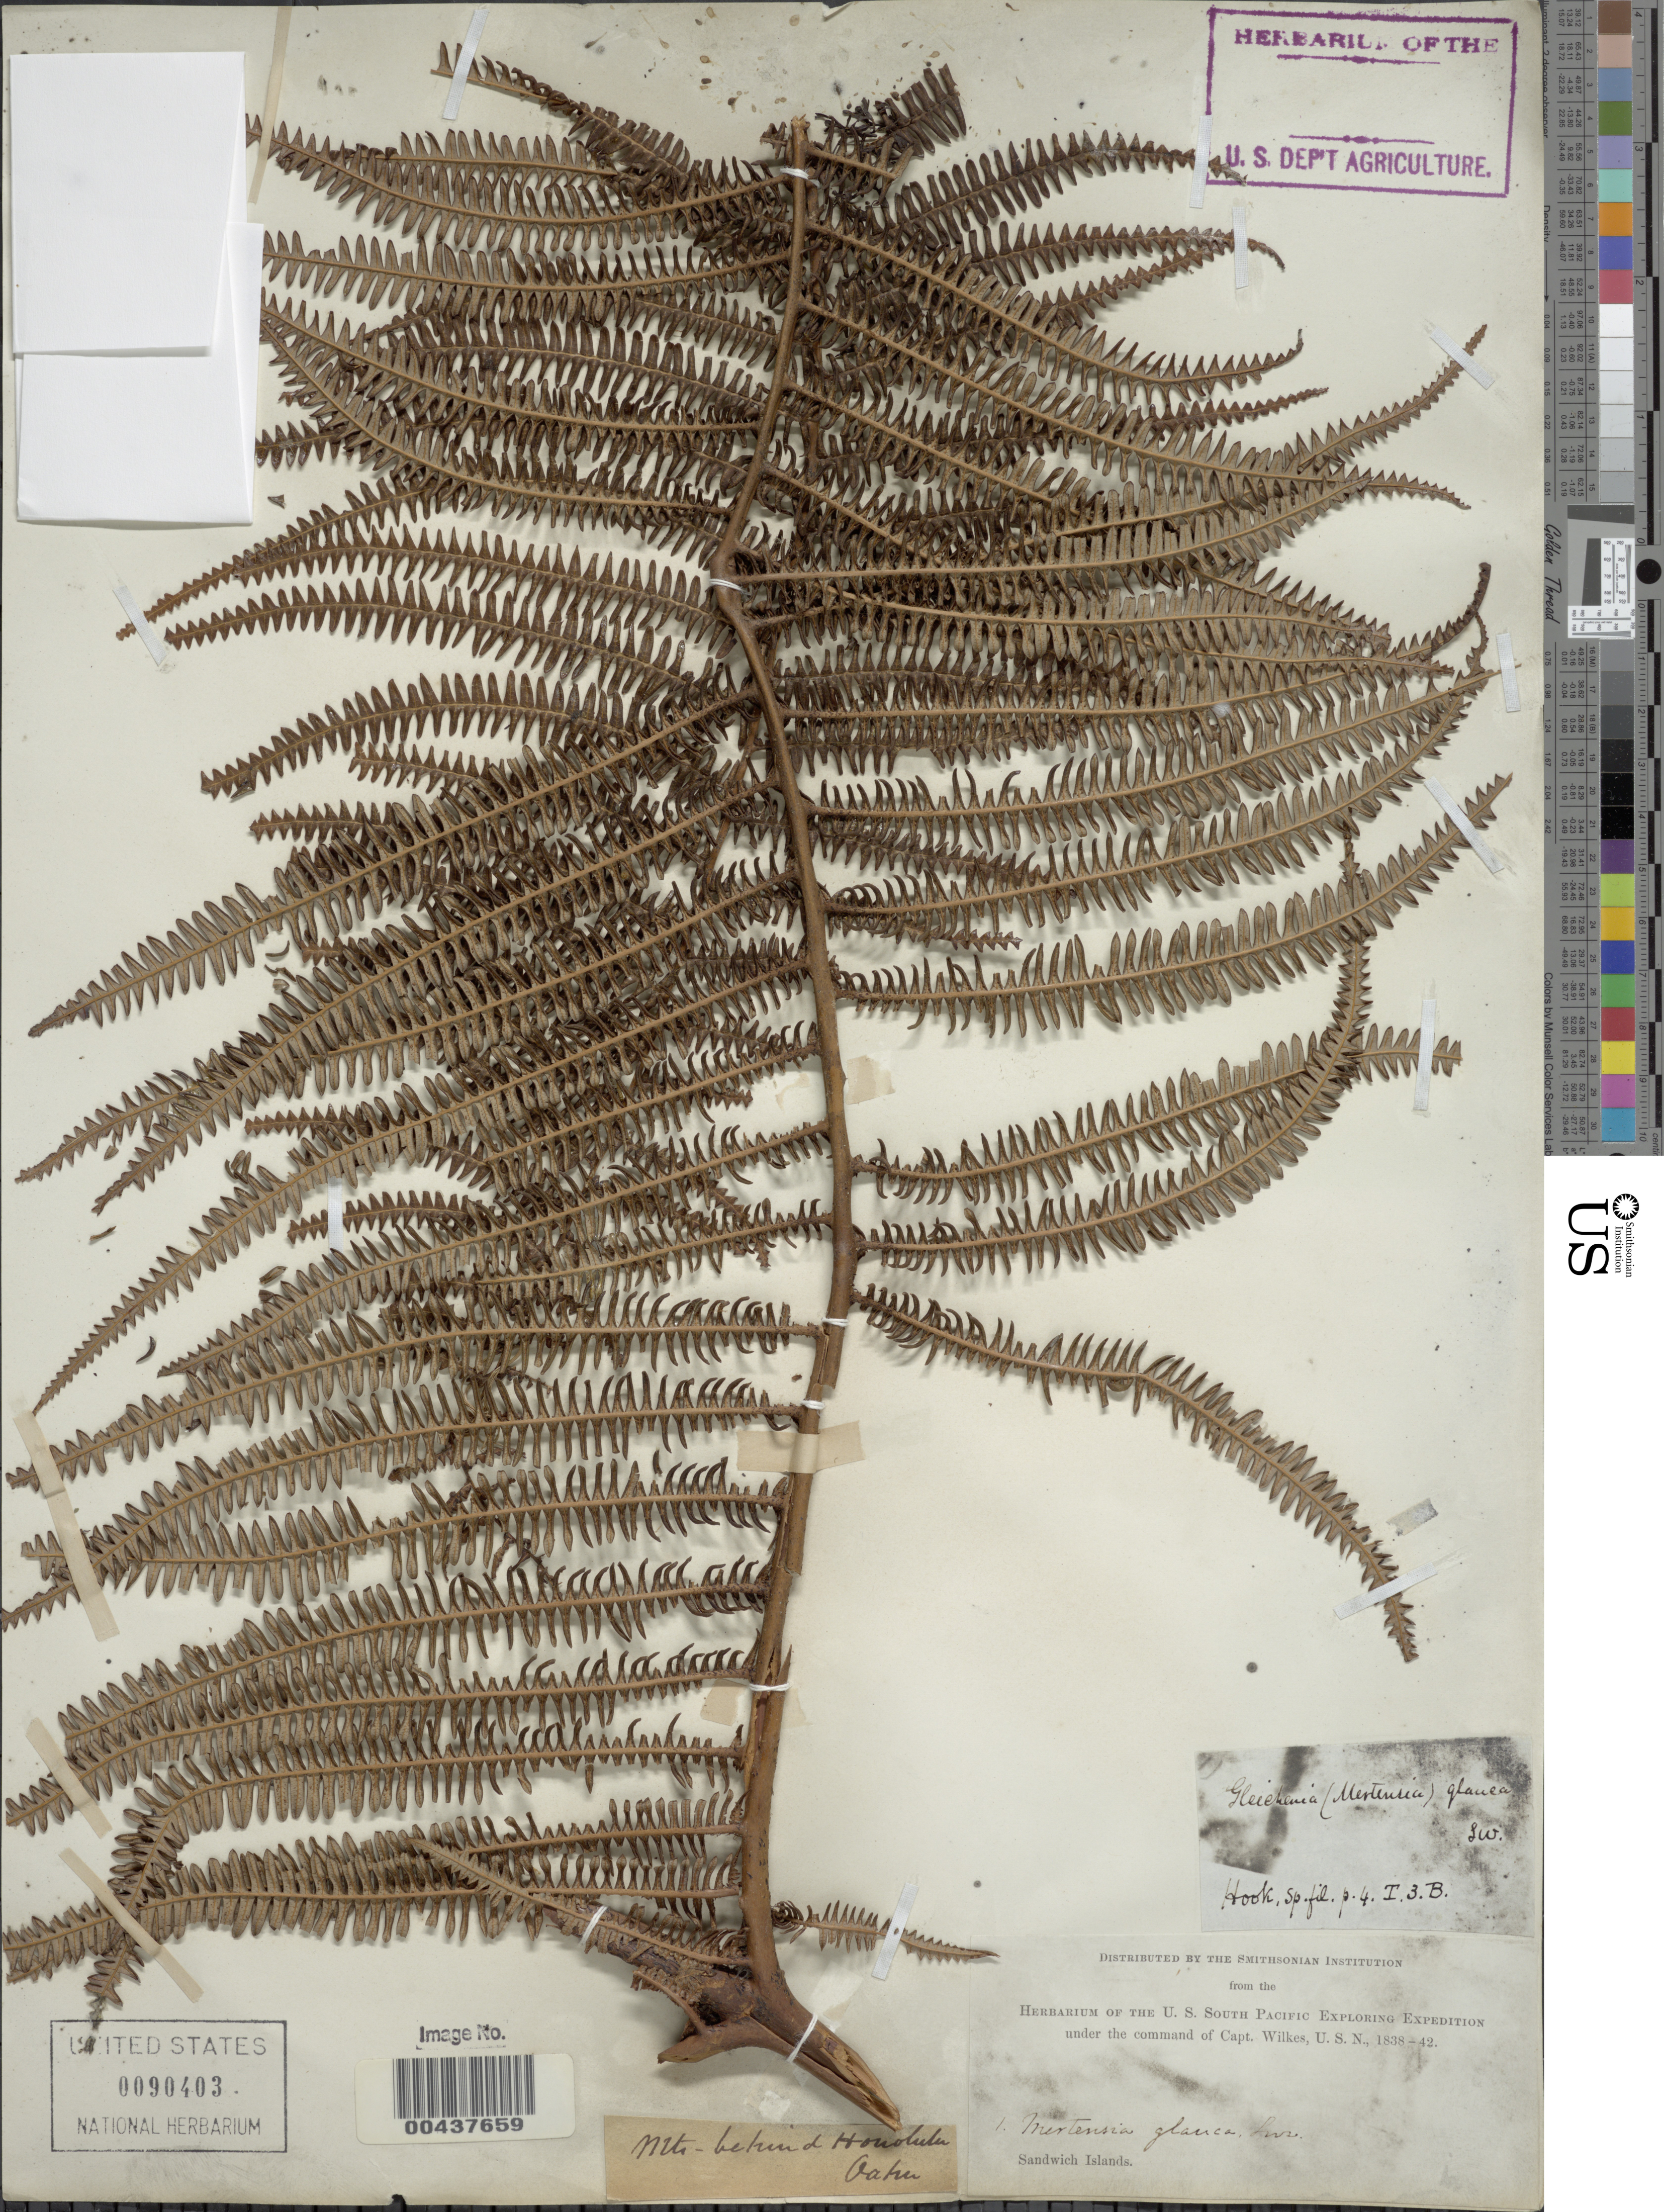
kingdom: Plantae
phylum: Tracheophyta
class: Polypodiopsida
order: Gleicheniales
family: Gleicheniaceae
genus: Diplopterygium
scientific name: Diplopterygium glaucum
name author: (Thunb. ex Houtt.) Nakai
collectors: Wilkes Explor. Exped.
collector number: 1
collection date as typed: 1838 to -- --- 1842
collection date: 1838/1842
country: United States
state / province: Hawaii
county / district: Hawaii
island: Hawaii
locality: Sandwich Ialands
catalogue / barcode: US 90403